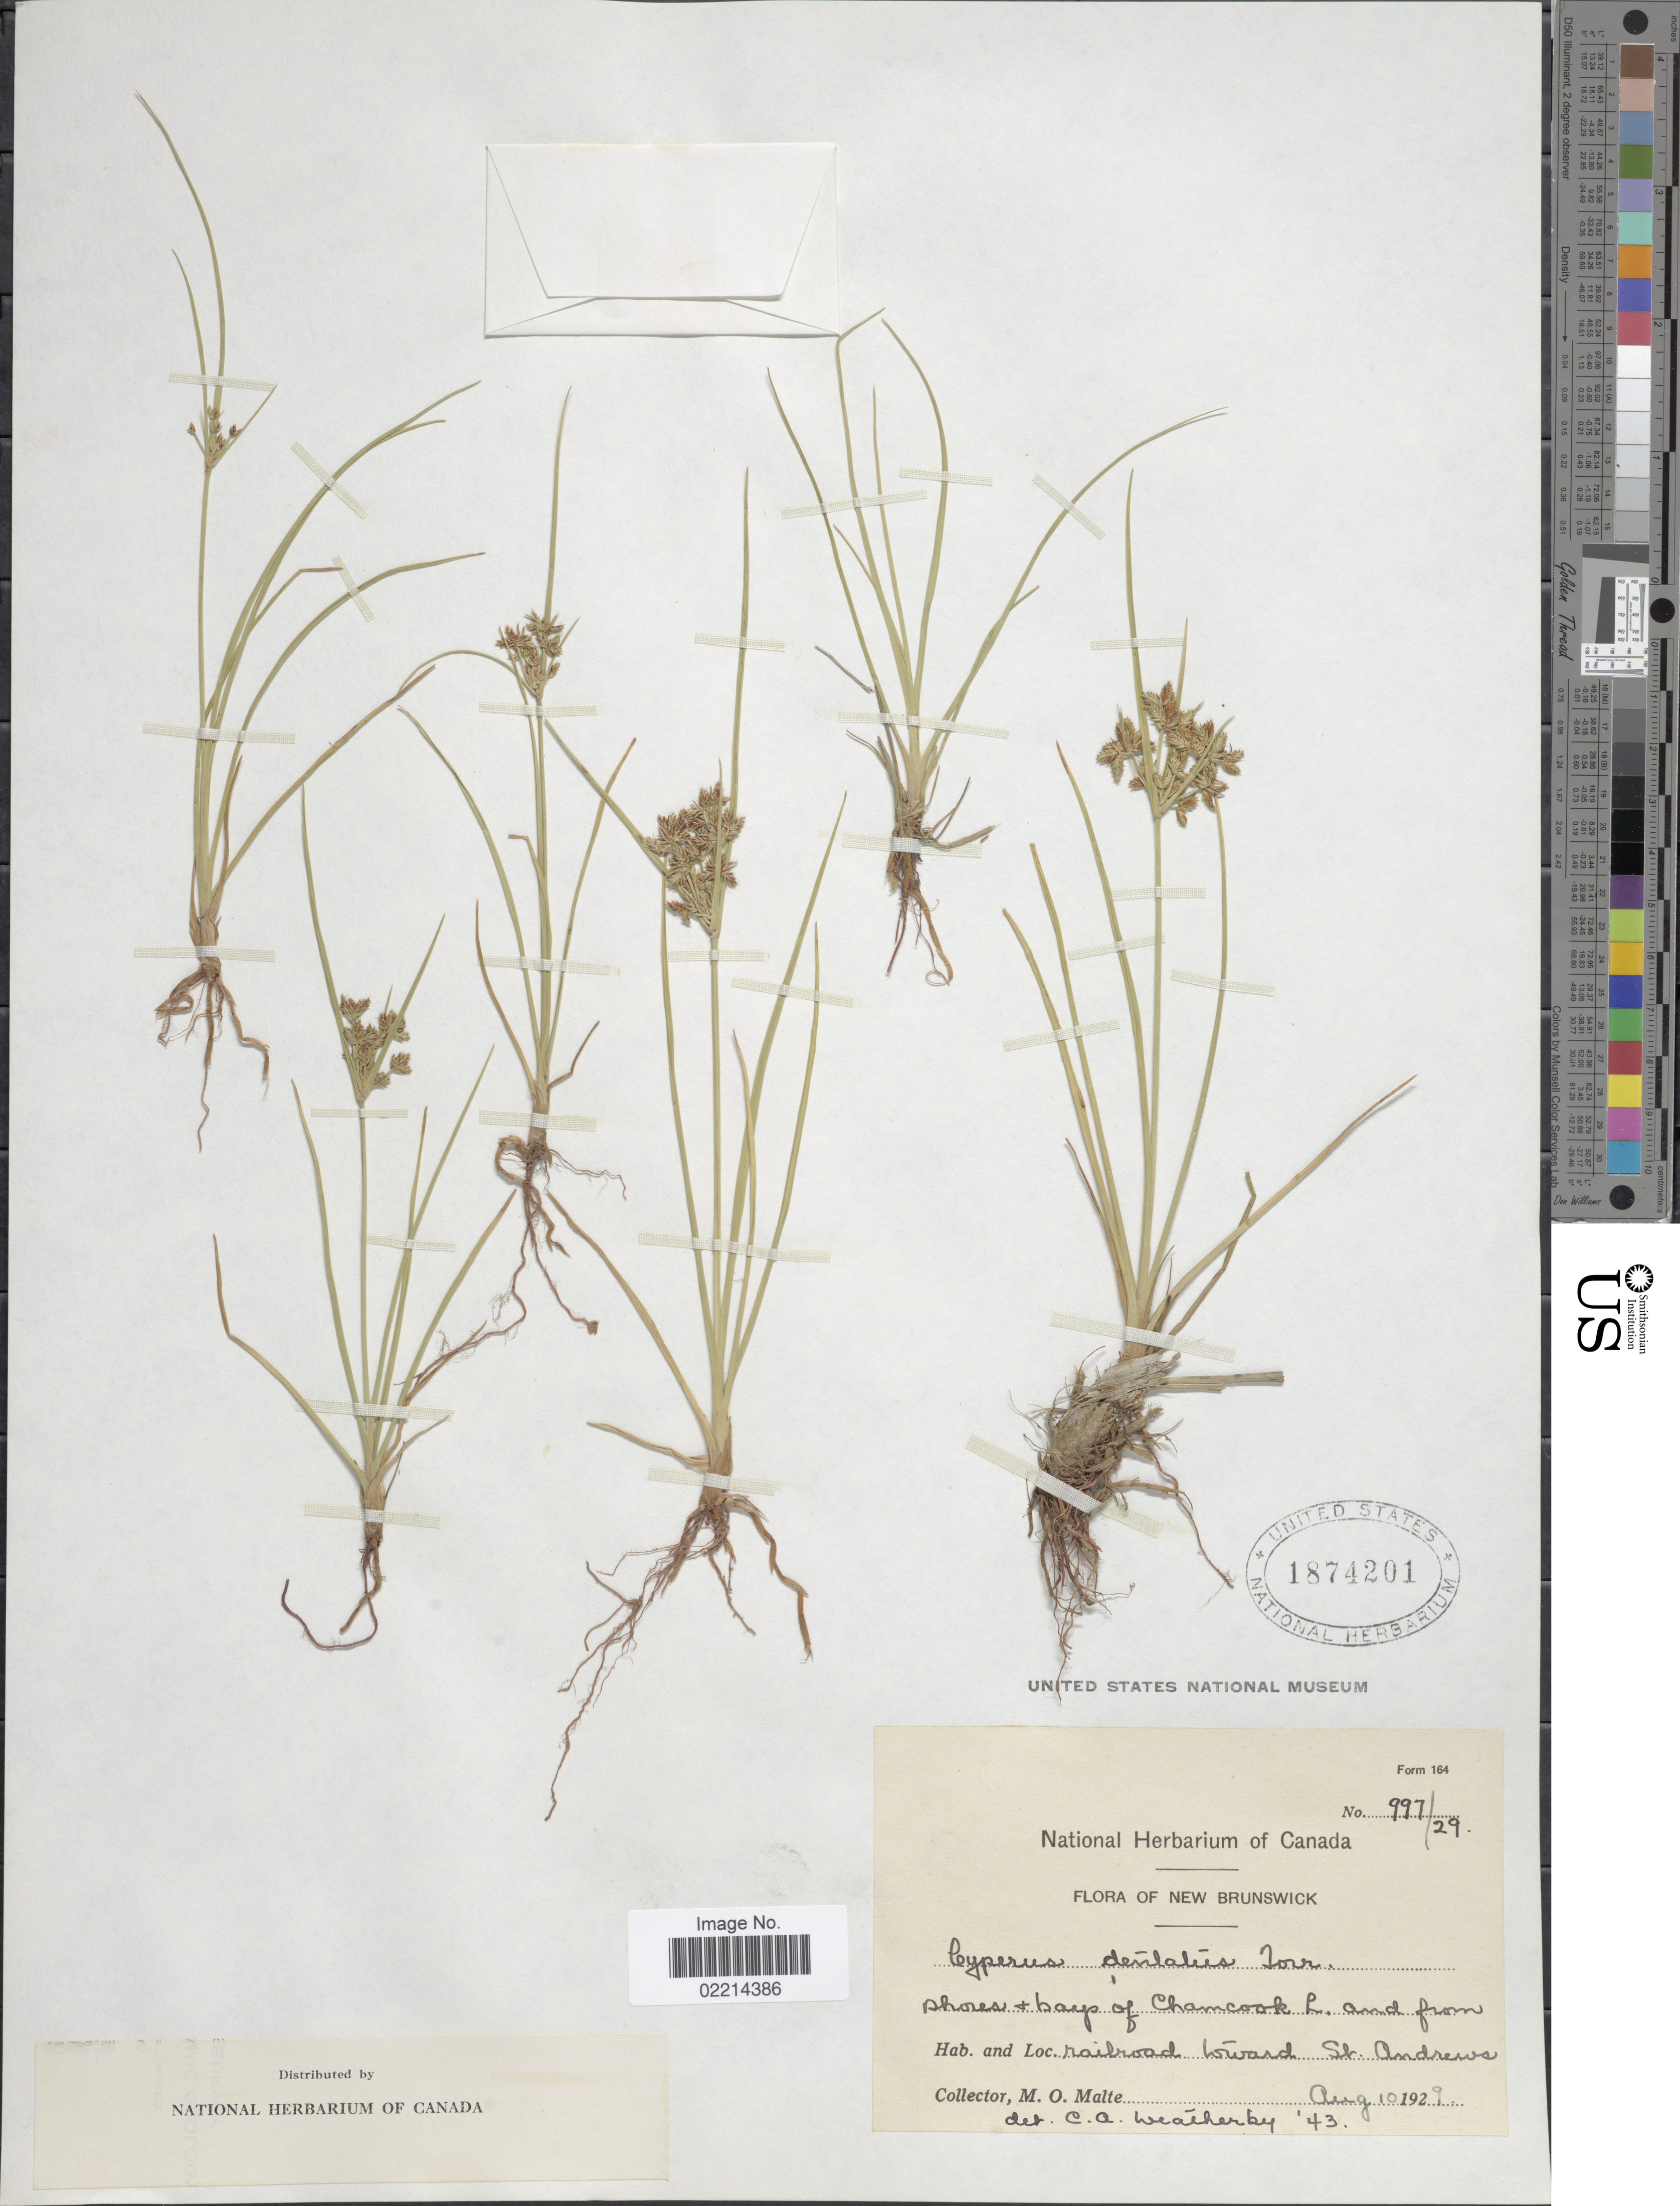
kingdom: Plantae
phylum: Tracheophyta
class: Liliopsida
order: Poales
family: Cyperaceae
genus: Cyperus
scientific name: Cyperus dentatus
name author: Torr.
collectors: M. O. Malte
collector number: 997/29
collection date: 1929-08-10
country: Canada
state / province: New Brunswick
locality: Shores + bays of Chamcook L and from railroad toward St Anderews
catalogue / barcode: US 1874201